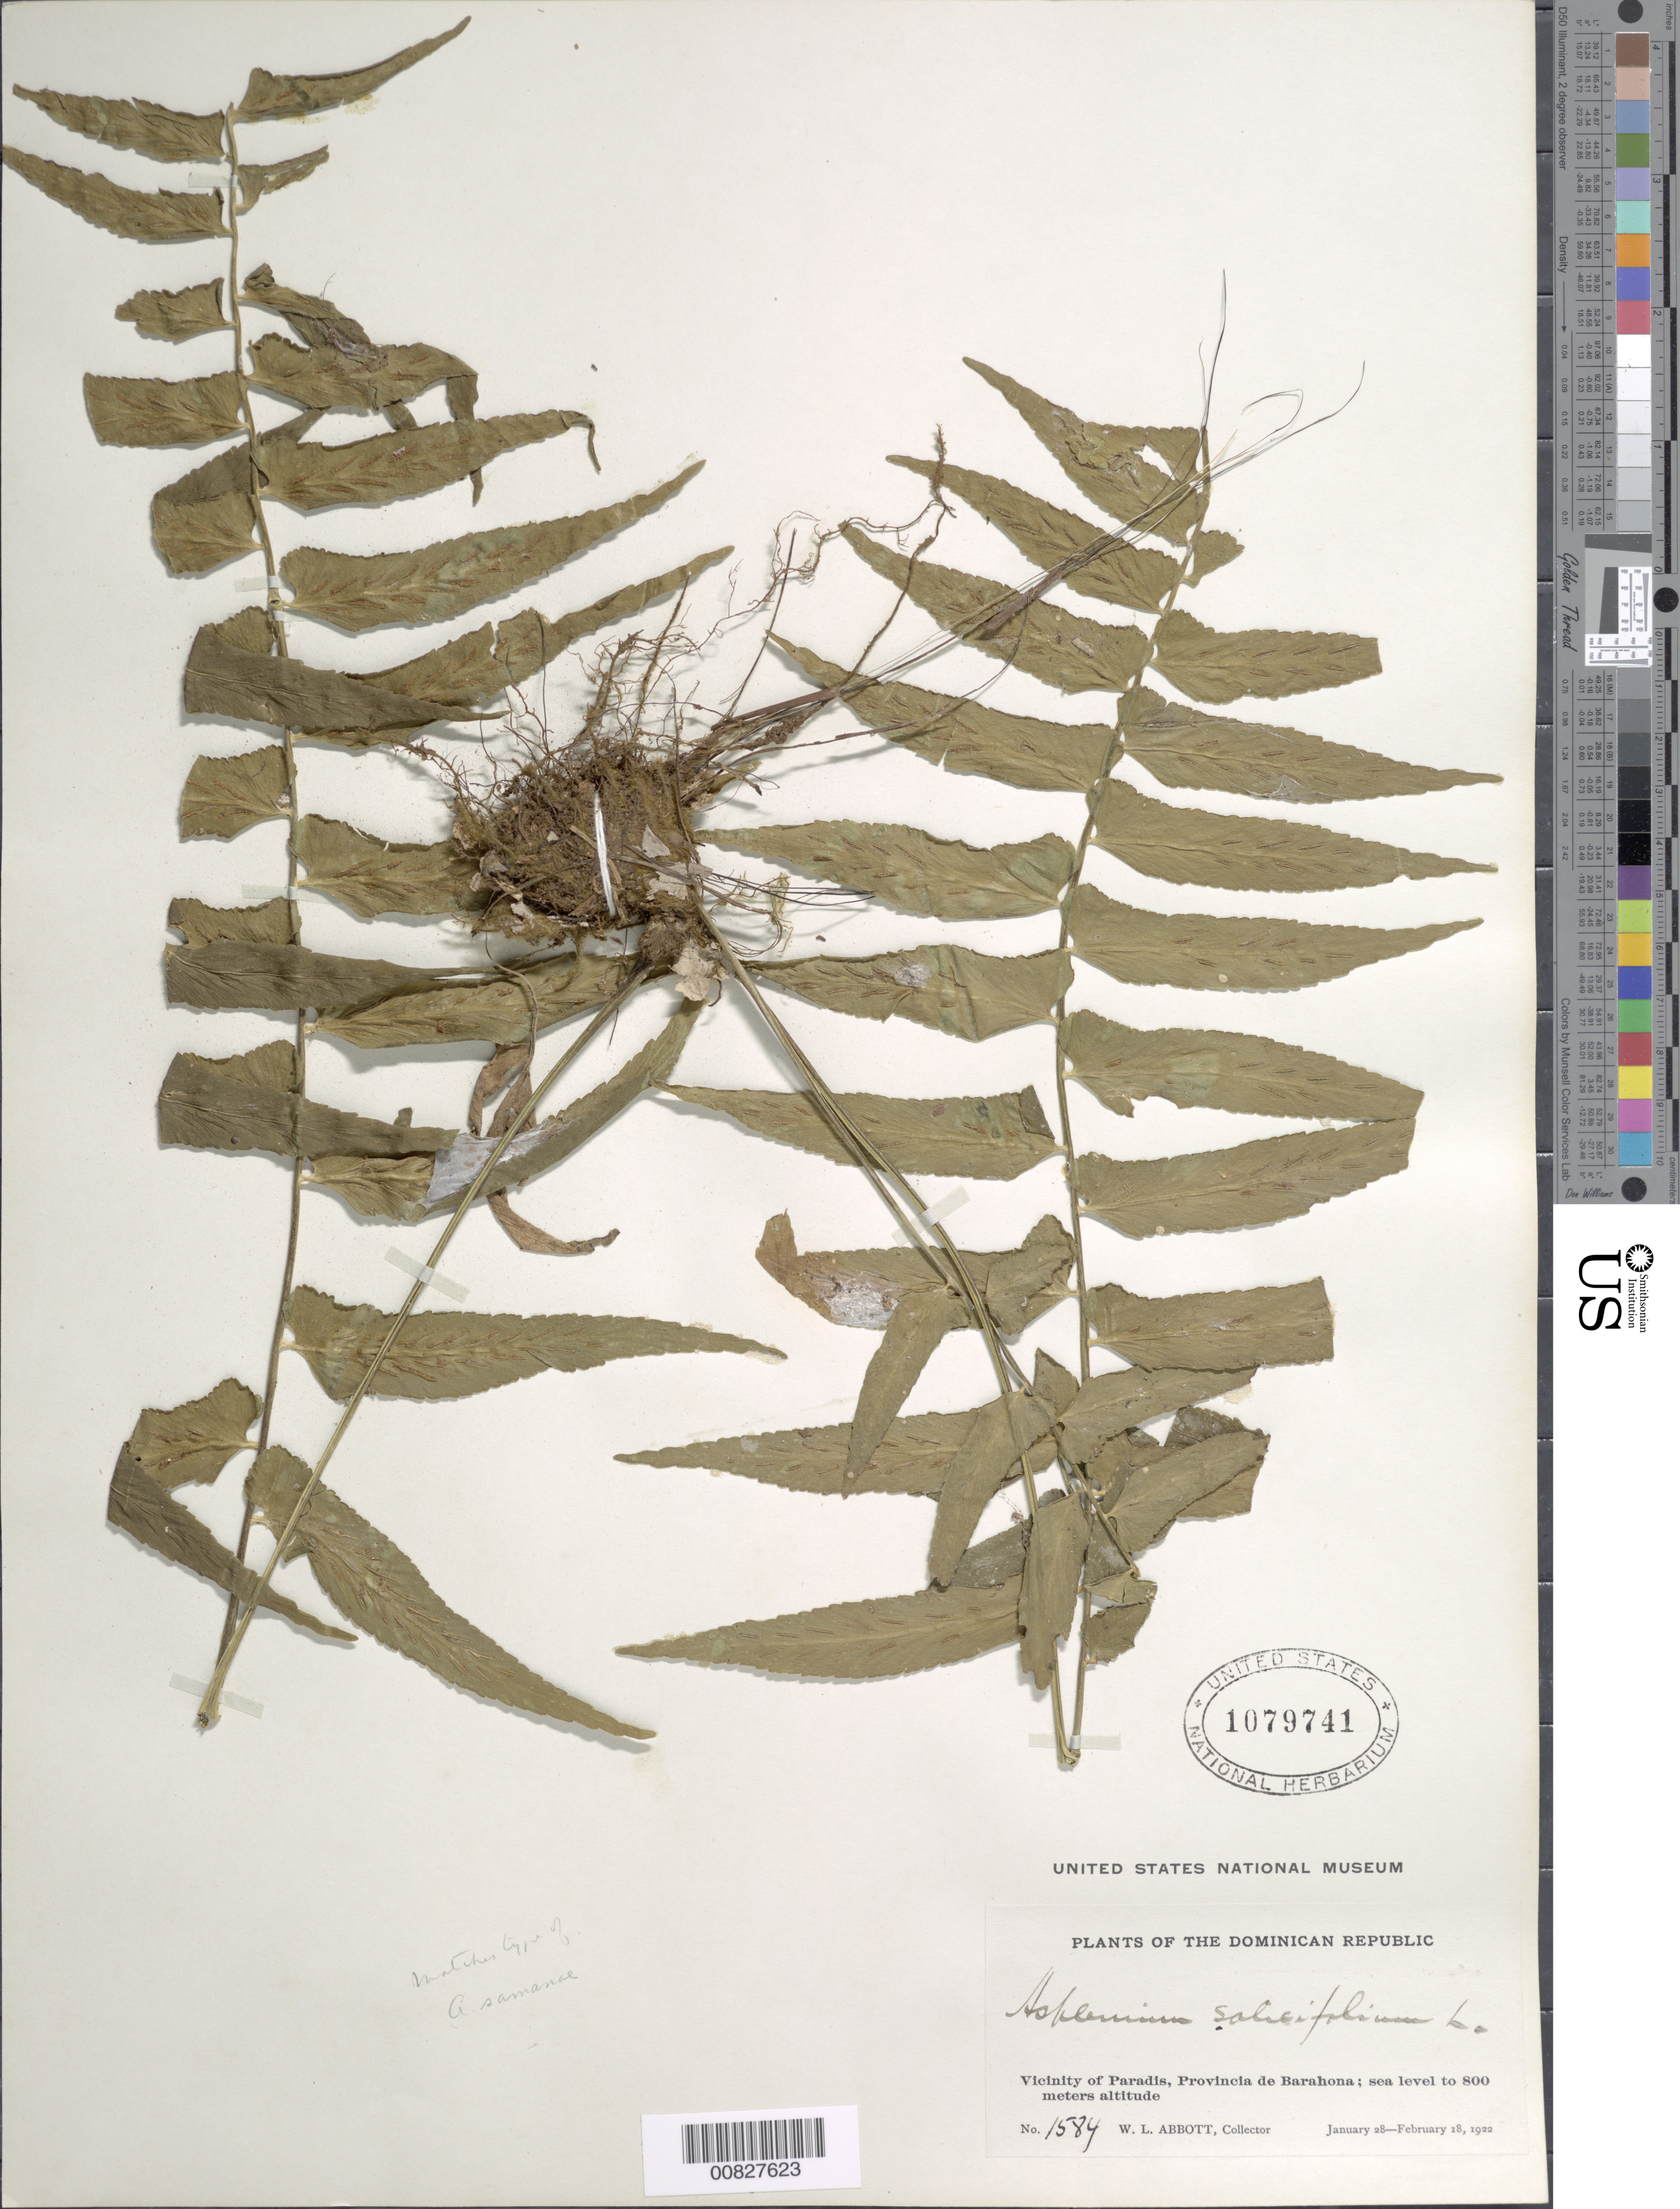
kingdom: Plantae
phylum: Tracheophyta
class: Polypodiopsida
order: Polypodiales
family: Aspleniaceae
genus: Asplenium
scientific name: Asplenium salicifolium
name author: L.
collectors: W. L. Abbott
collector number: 1584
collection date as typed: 28 Jan 1922 to 18 Feb 1922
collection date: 1922-01-28/1922-02-18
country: Dominican Republic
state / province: Barahona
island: Hispaniola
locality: Paradis vicinity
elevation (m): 0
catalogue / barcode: US 1079741